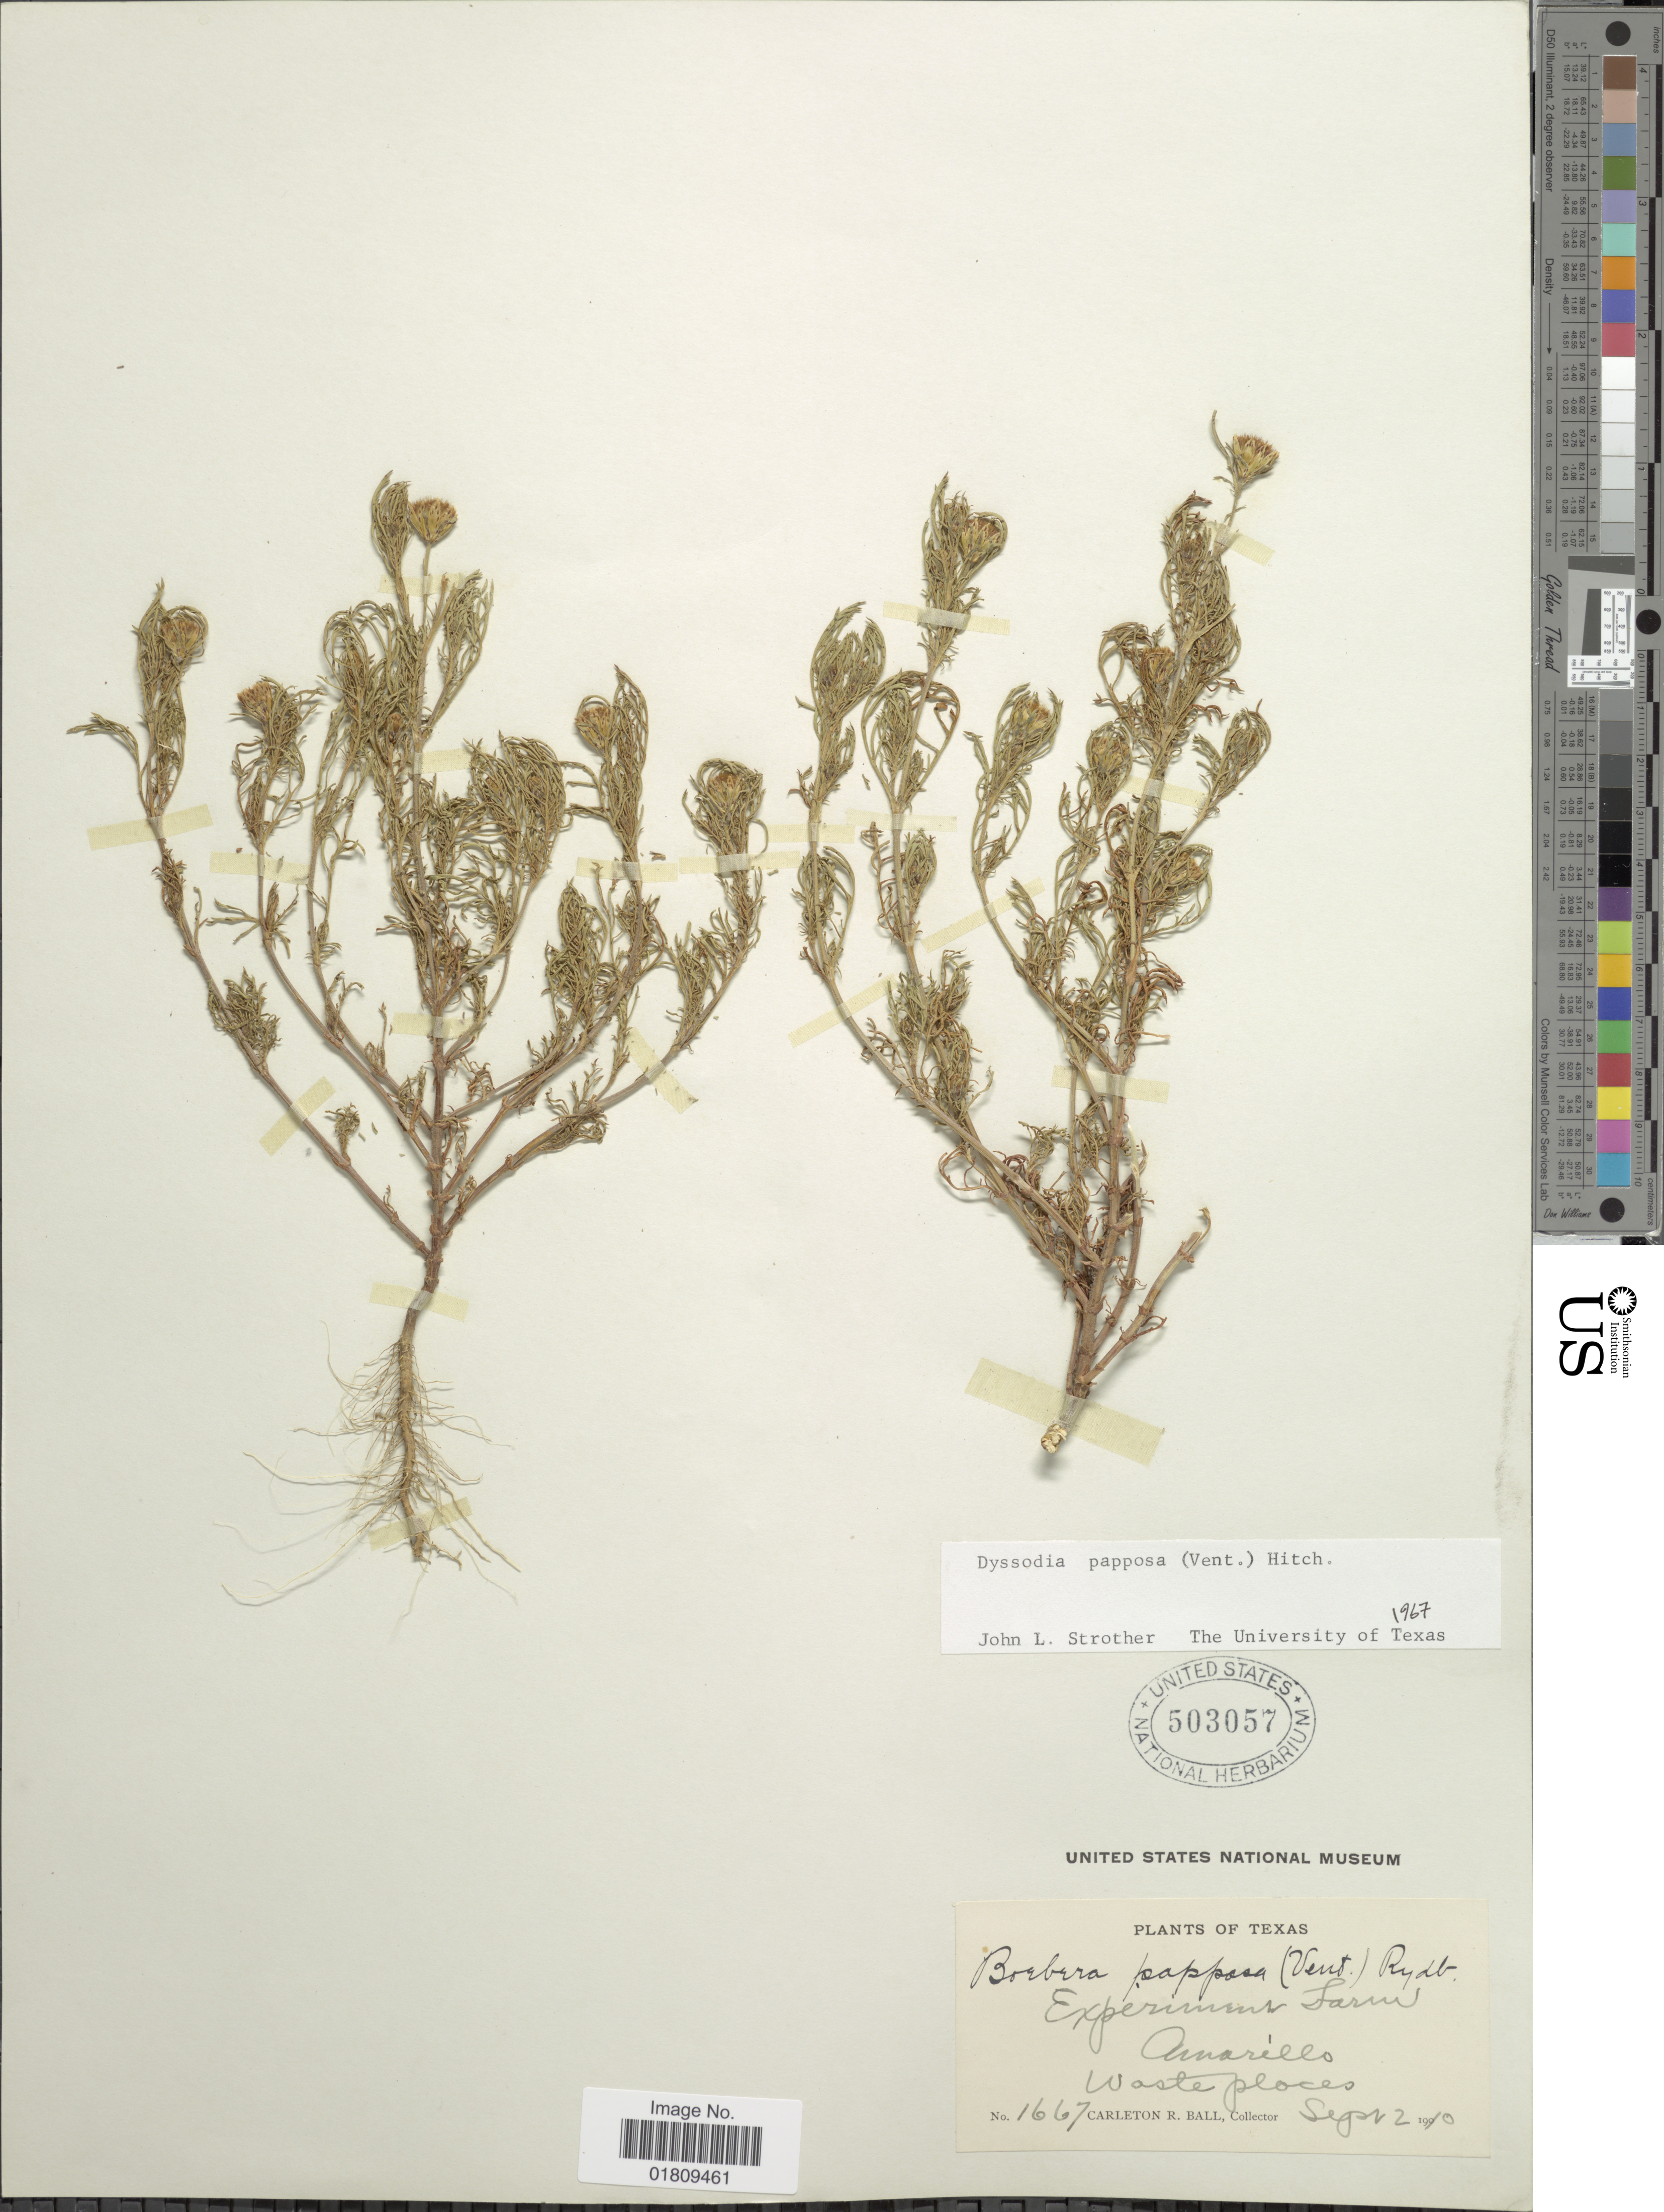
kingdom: Plantae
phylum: Tracheophyta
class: Magnoliopsida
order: Asterales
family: Asteraceae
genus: Dyssodia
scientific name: Dyssodia papposa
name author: (Vent.) Hitchc.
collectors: C. R. Ball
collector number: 1667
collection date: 1910-09-02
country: United States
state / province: Texas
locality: Amarillo, Waste places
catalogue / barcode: US 503057